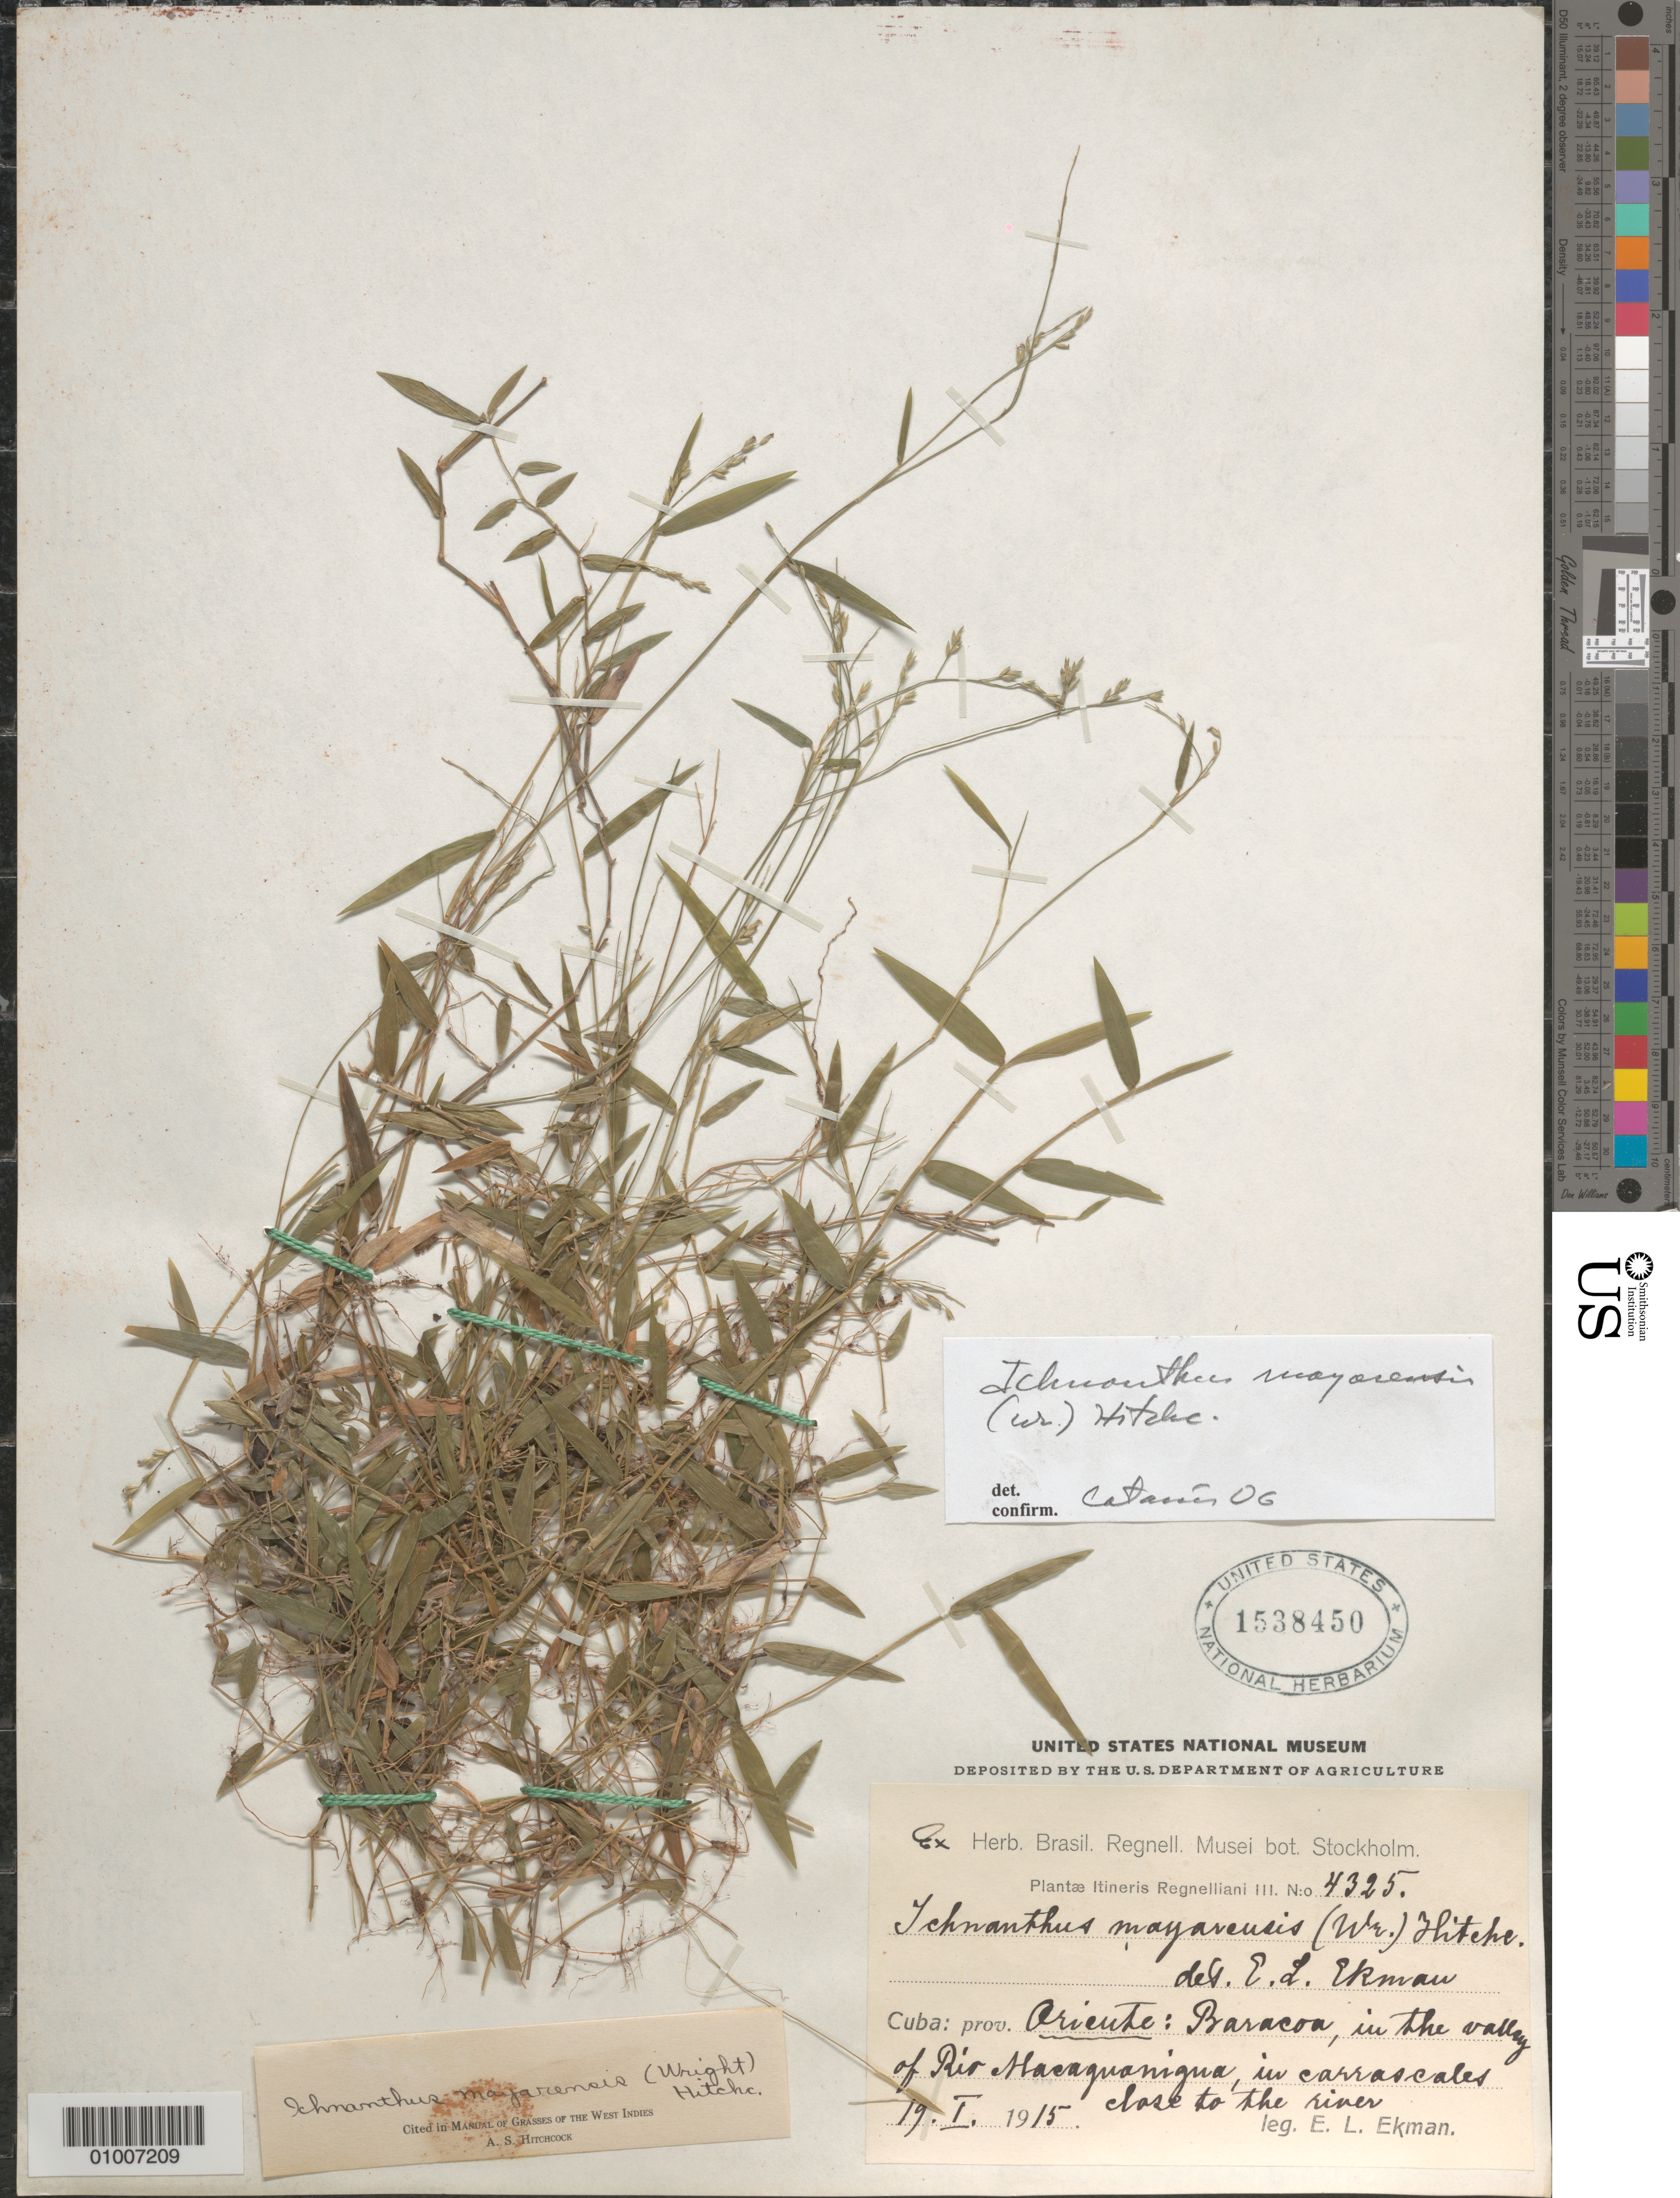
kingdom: Plantae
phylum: Tracheophyta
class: Liliopsida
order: Poales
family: Poaceae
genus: Ichnanthus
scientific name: Ichnanthus mayarensis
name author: (C. Wright) Hitchc.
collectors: E. L. Ekman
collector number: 4325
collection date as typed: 19 Jan 1915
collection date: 1915-01-19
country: Cuba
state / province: Guantanamo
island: Cuba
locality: Oriente, Baracoa, in the valley of Rio Haeaguanigua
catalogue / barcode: US 1538450